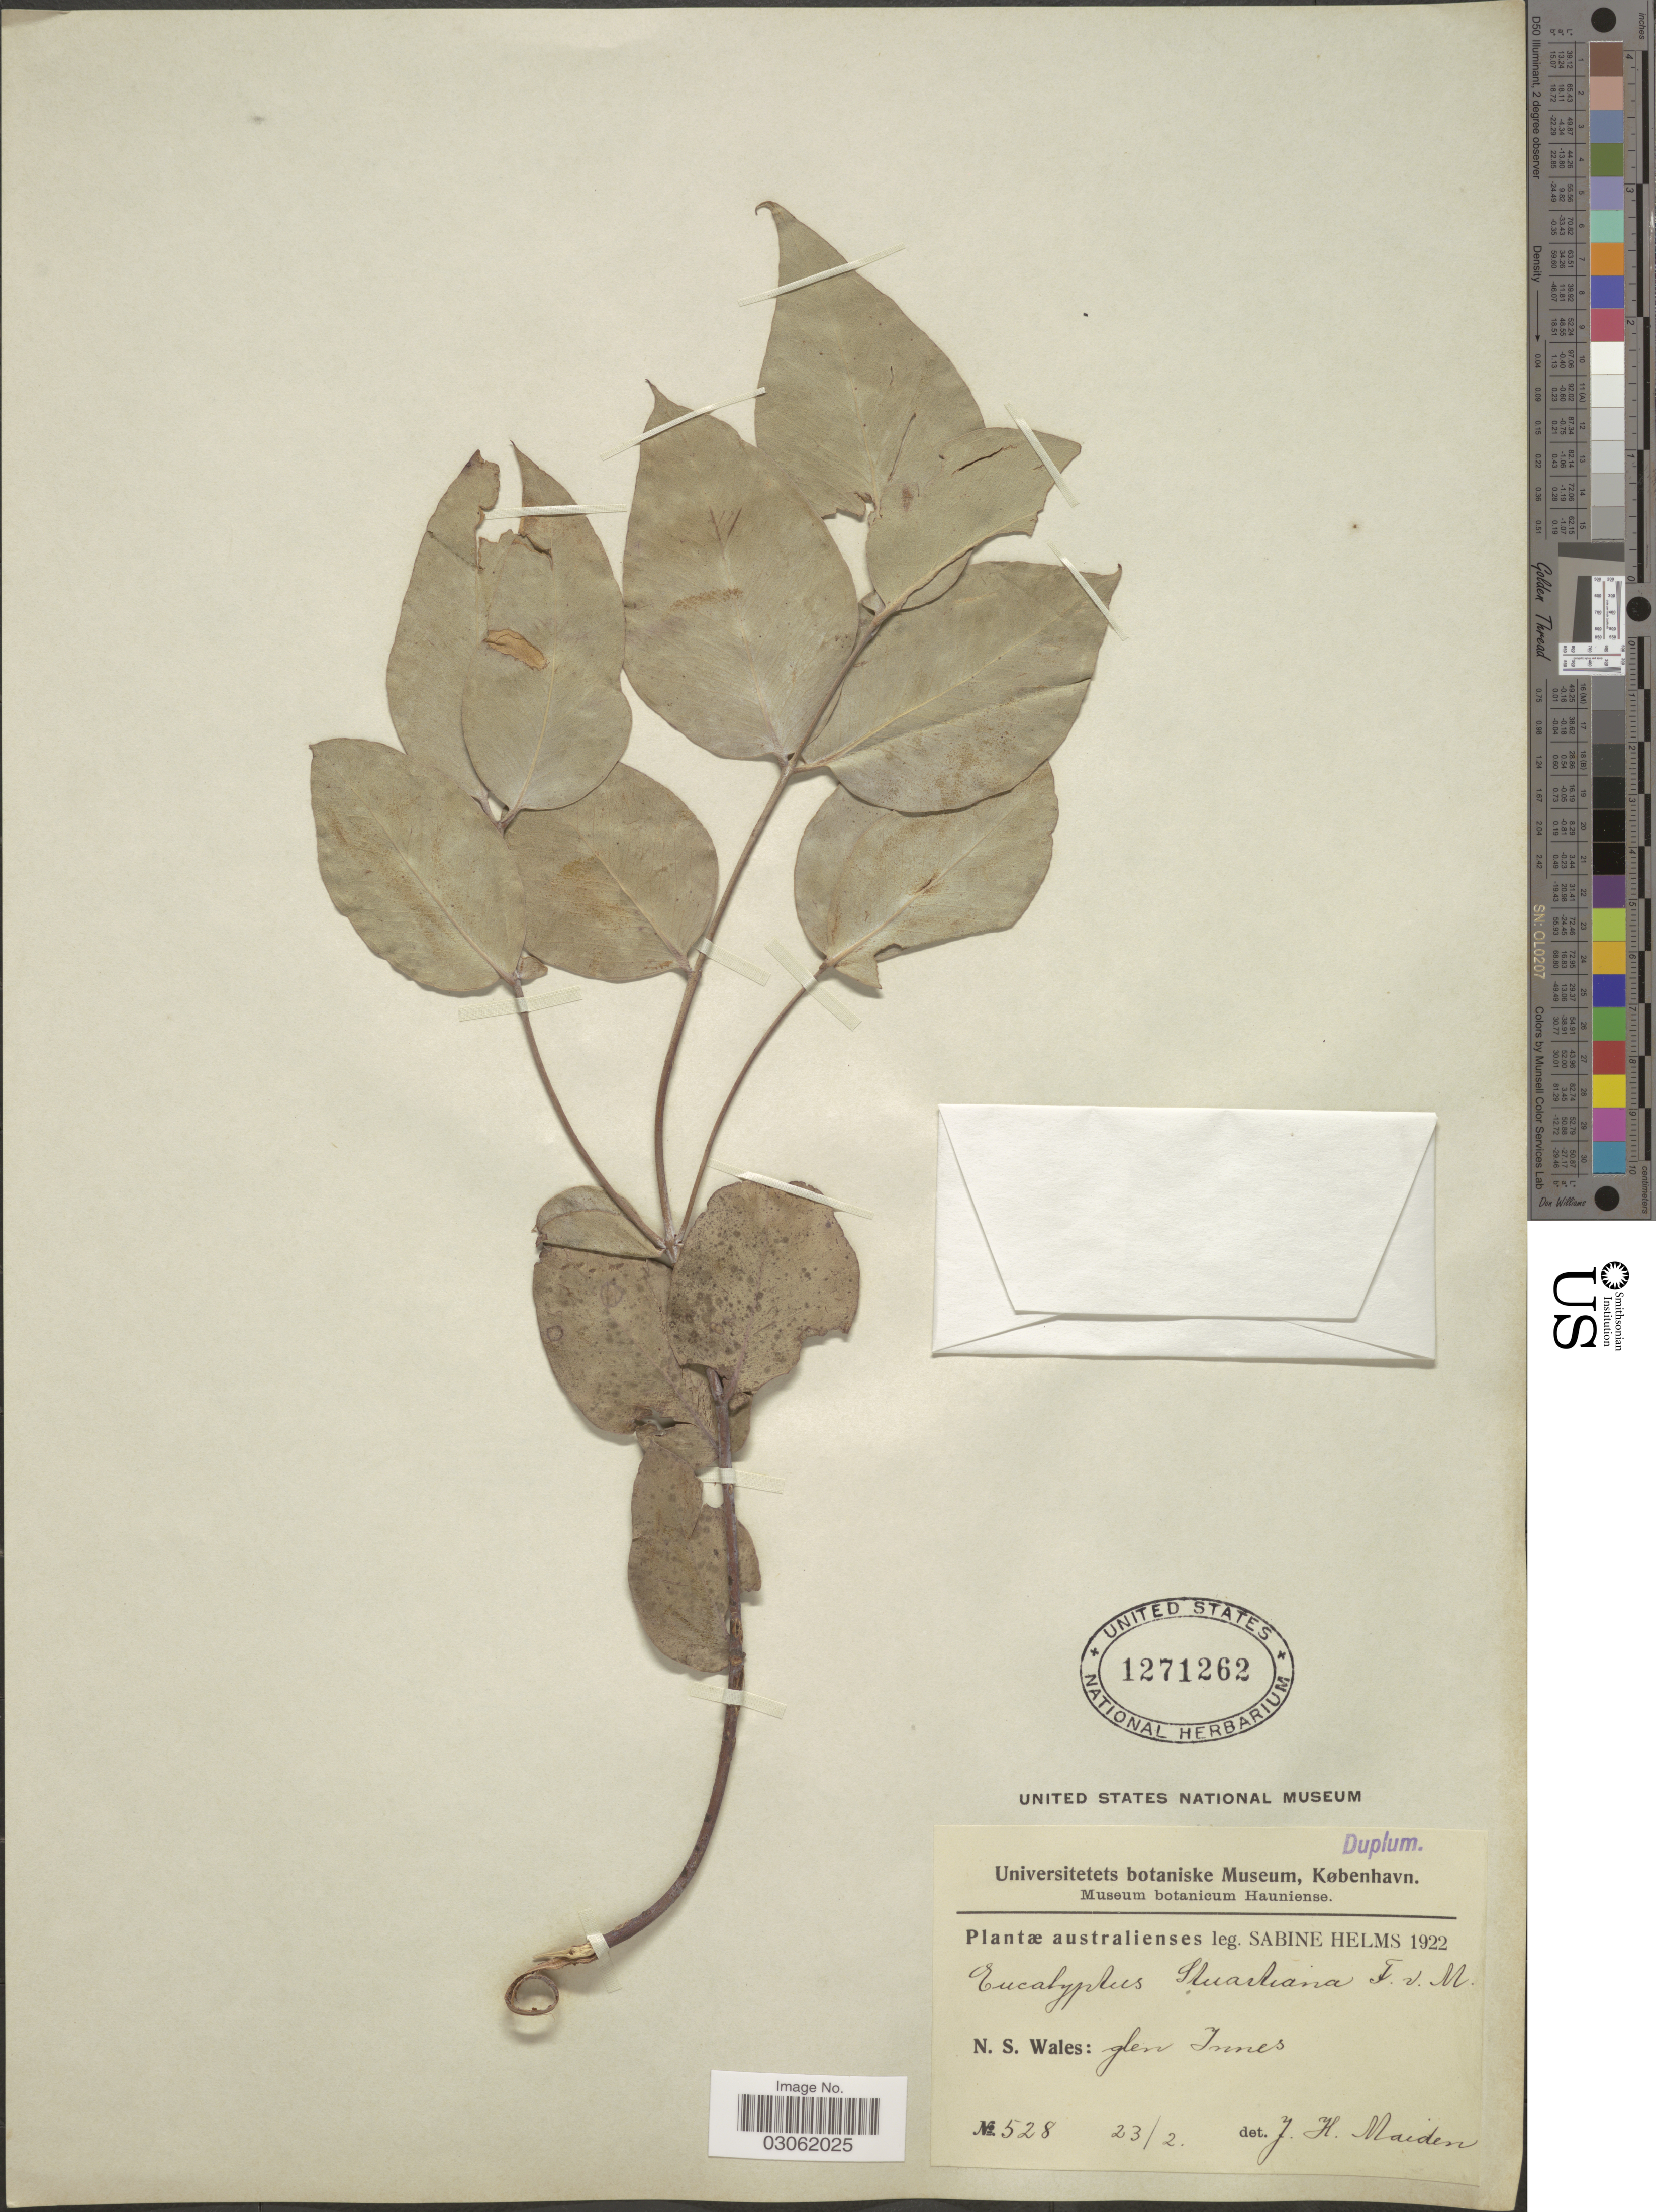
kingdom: Plantae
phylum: Tracheophyta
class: Magnoliopsida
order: Myrtales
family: Myrtaceae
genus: Eucalyptus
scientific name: Eucalyptus stuartiana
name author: F. Muell. ex Miq.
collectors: S. Helms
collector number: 528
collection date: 1922-02-23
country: Australia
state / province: New South Wales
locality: Australienses. N. S. Wales: glen Innes.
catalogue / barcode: US 1271262